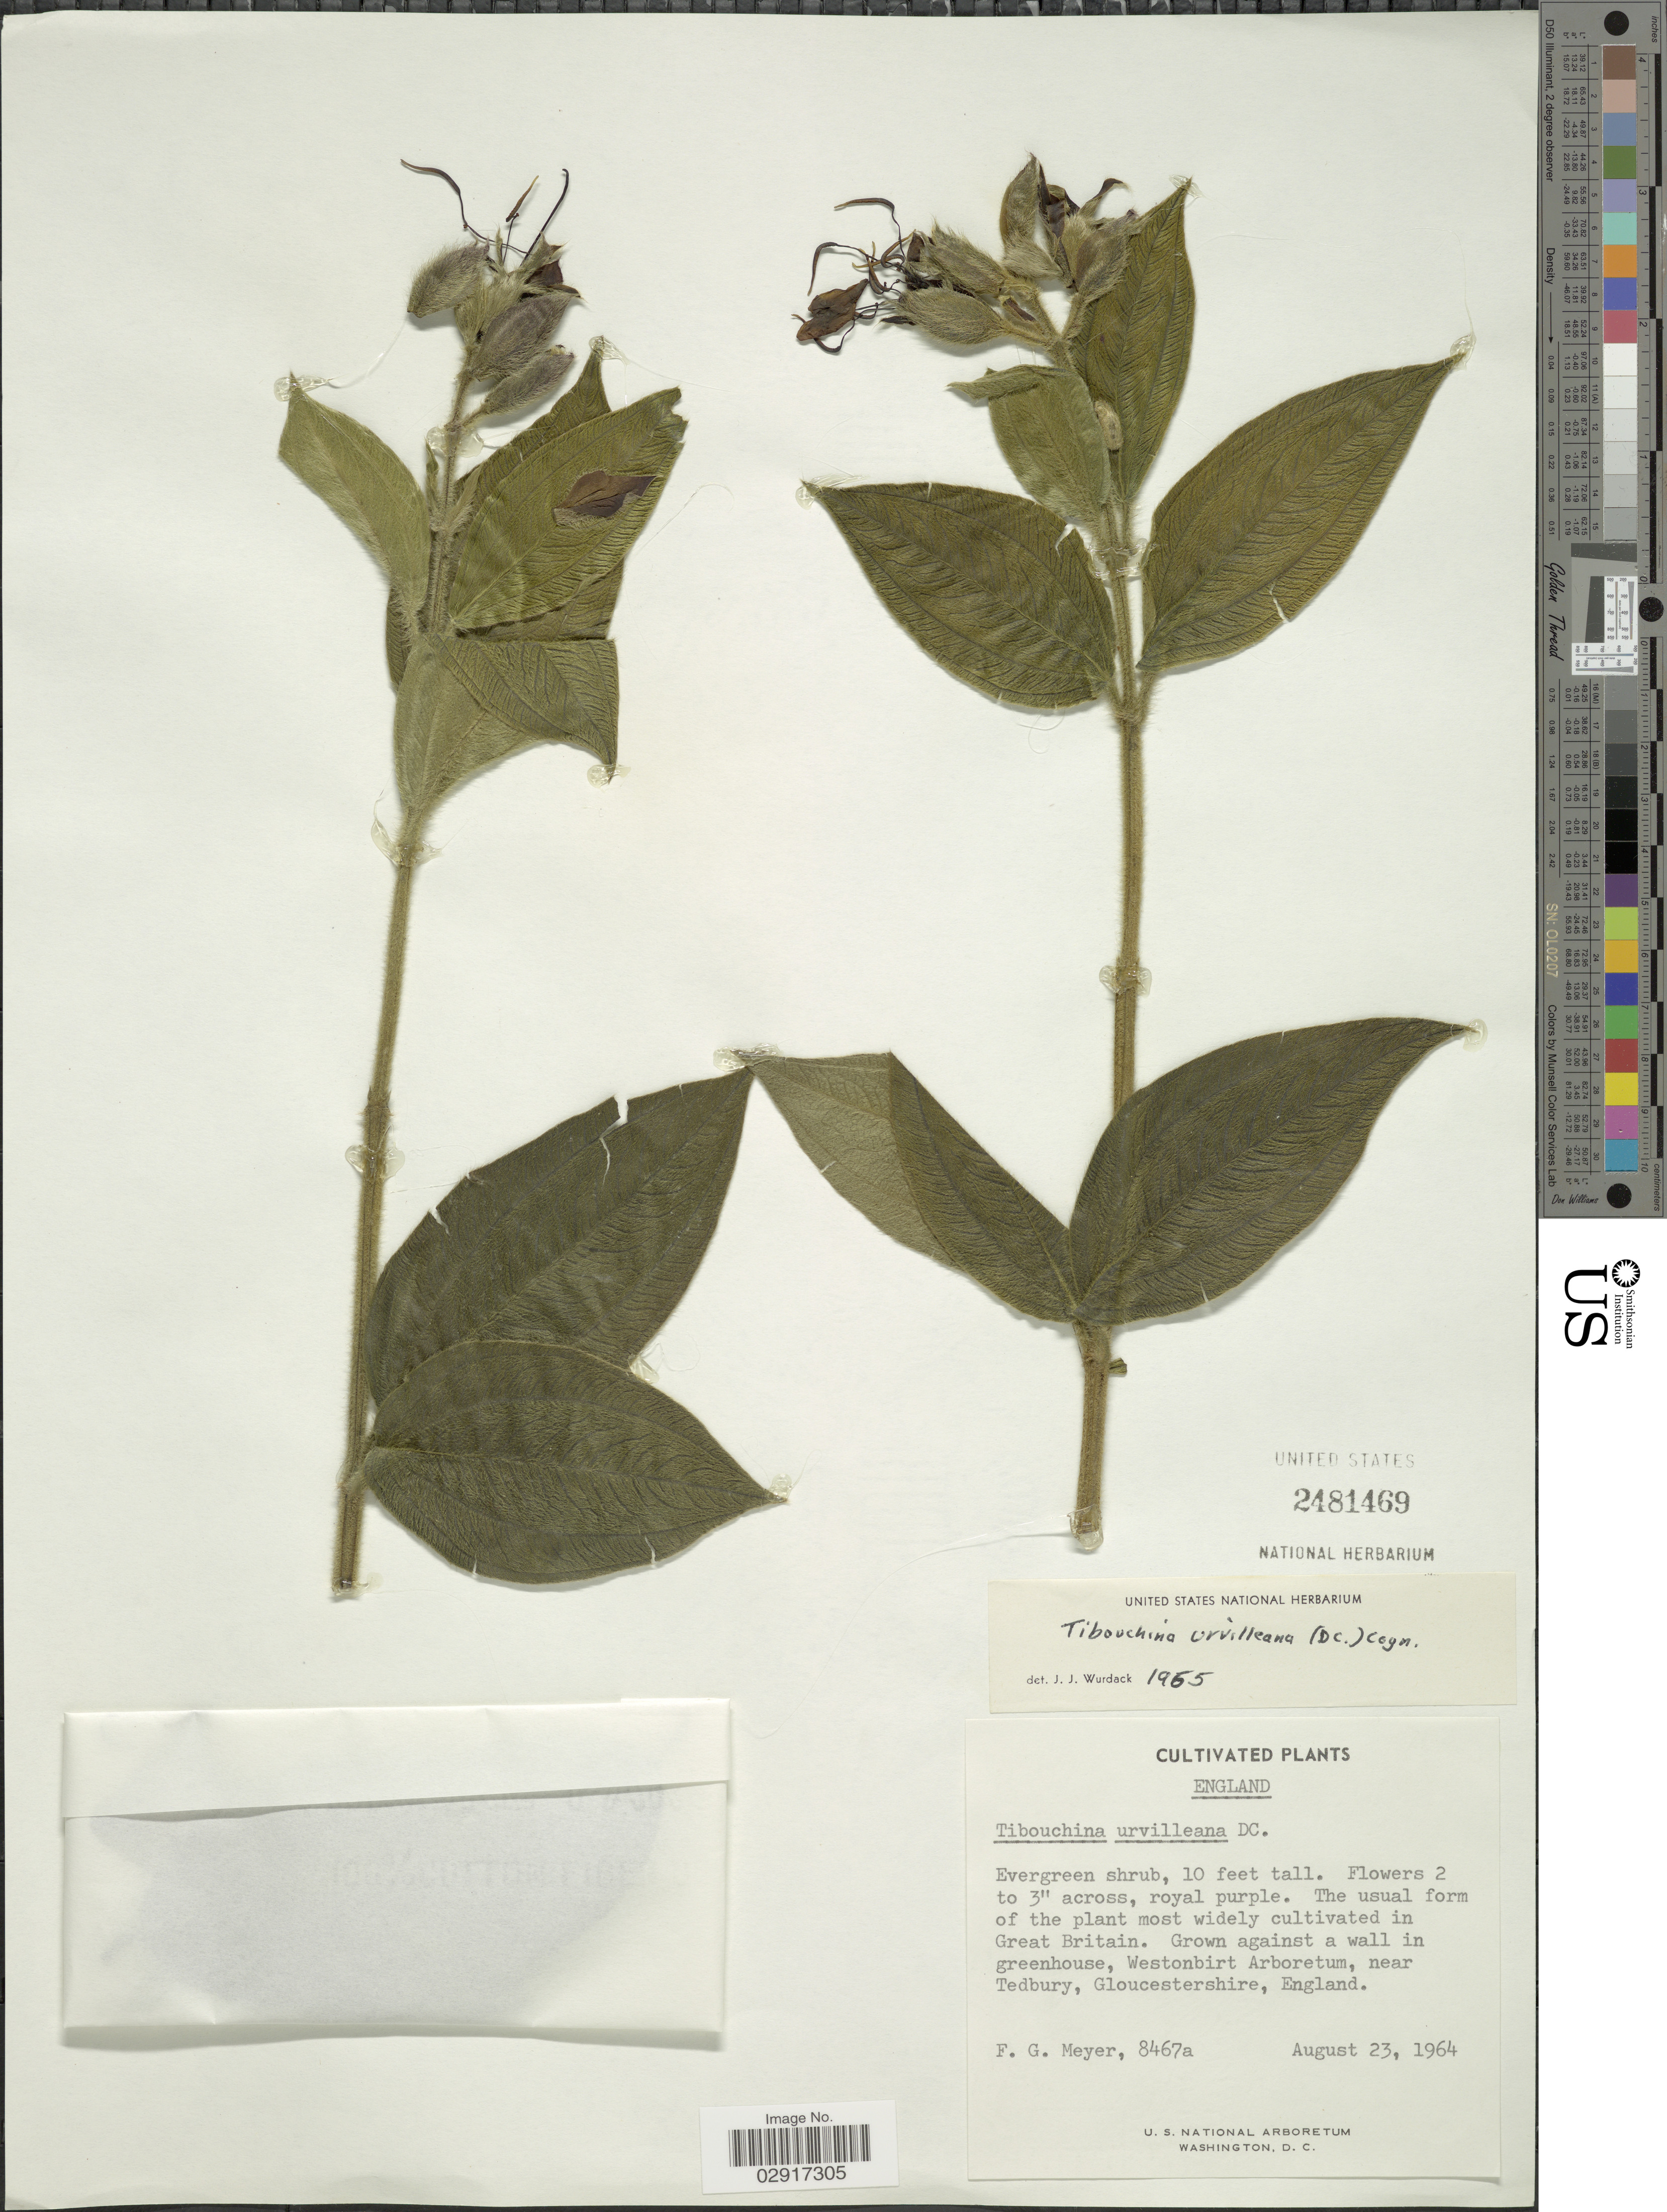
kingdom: Plantae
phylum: Tracheophyta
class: Magnoliopsida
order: Myrtales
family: Melastomataceae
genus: Pleroma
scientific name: Pleroma urvilleanum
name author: (DC.) P.J.F. Guim. & Michelang.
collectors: F. G. Meyer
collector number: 8467a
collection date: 1964-08-23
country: United Kingdom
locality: Cultivated in Great Britain. Grown against a wall in greenhouse, Westonbirt Arboretum, near Tedbury, Gloucestershire, England.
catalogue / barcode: US 2481469